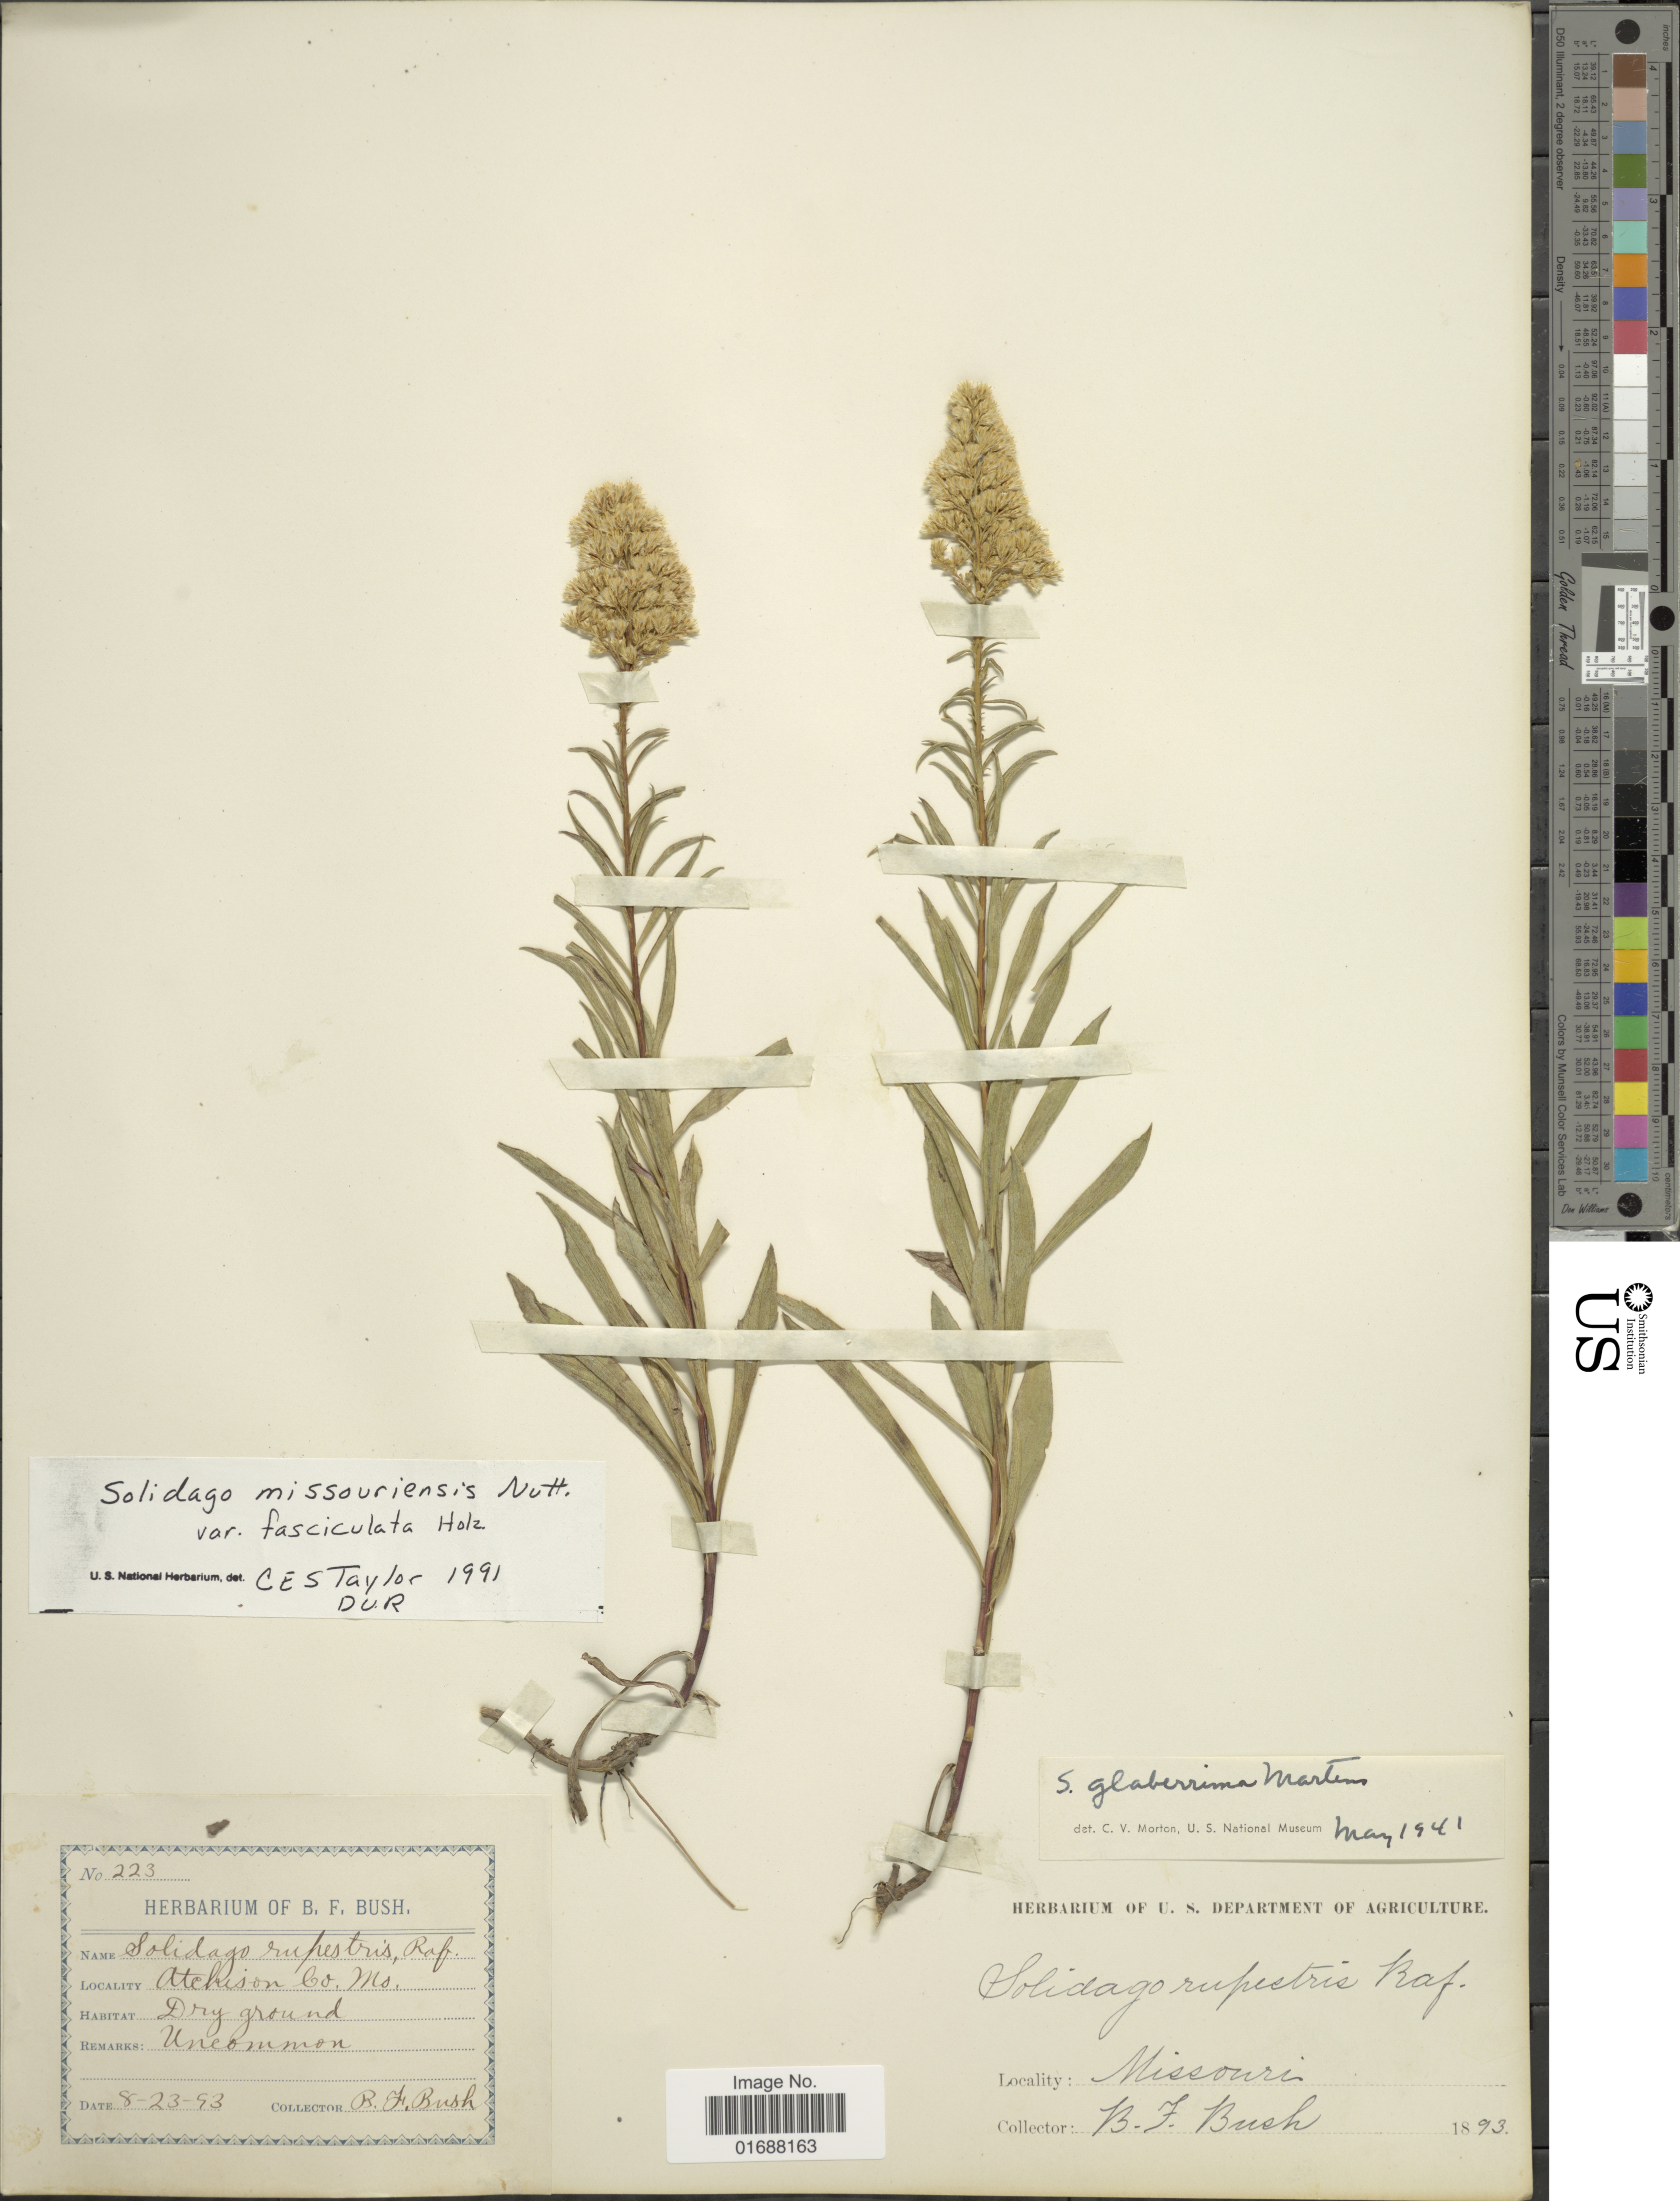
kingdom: Plantae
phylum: Tracheophyta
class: Magnoliopsida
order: Asterales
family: Asteraceae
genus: Solidago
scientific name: Solidago missouriensis var. fasciculata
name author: Holz.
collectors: B. F. Bush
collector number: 223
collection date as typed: Transcribed d/m/y: 23/8/93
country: United States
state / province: Missouri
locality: Atchison Co.